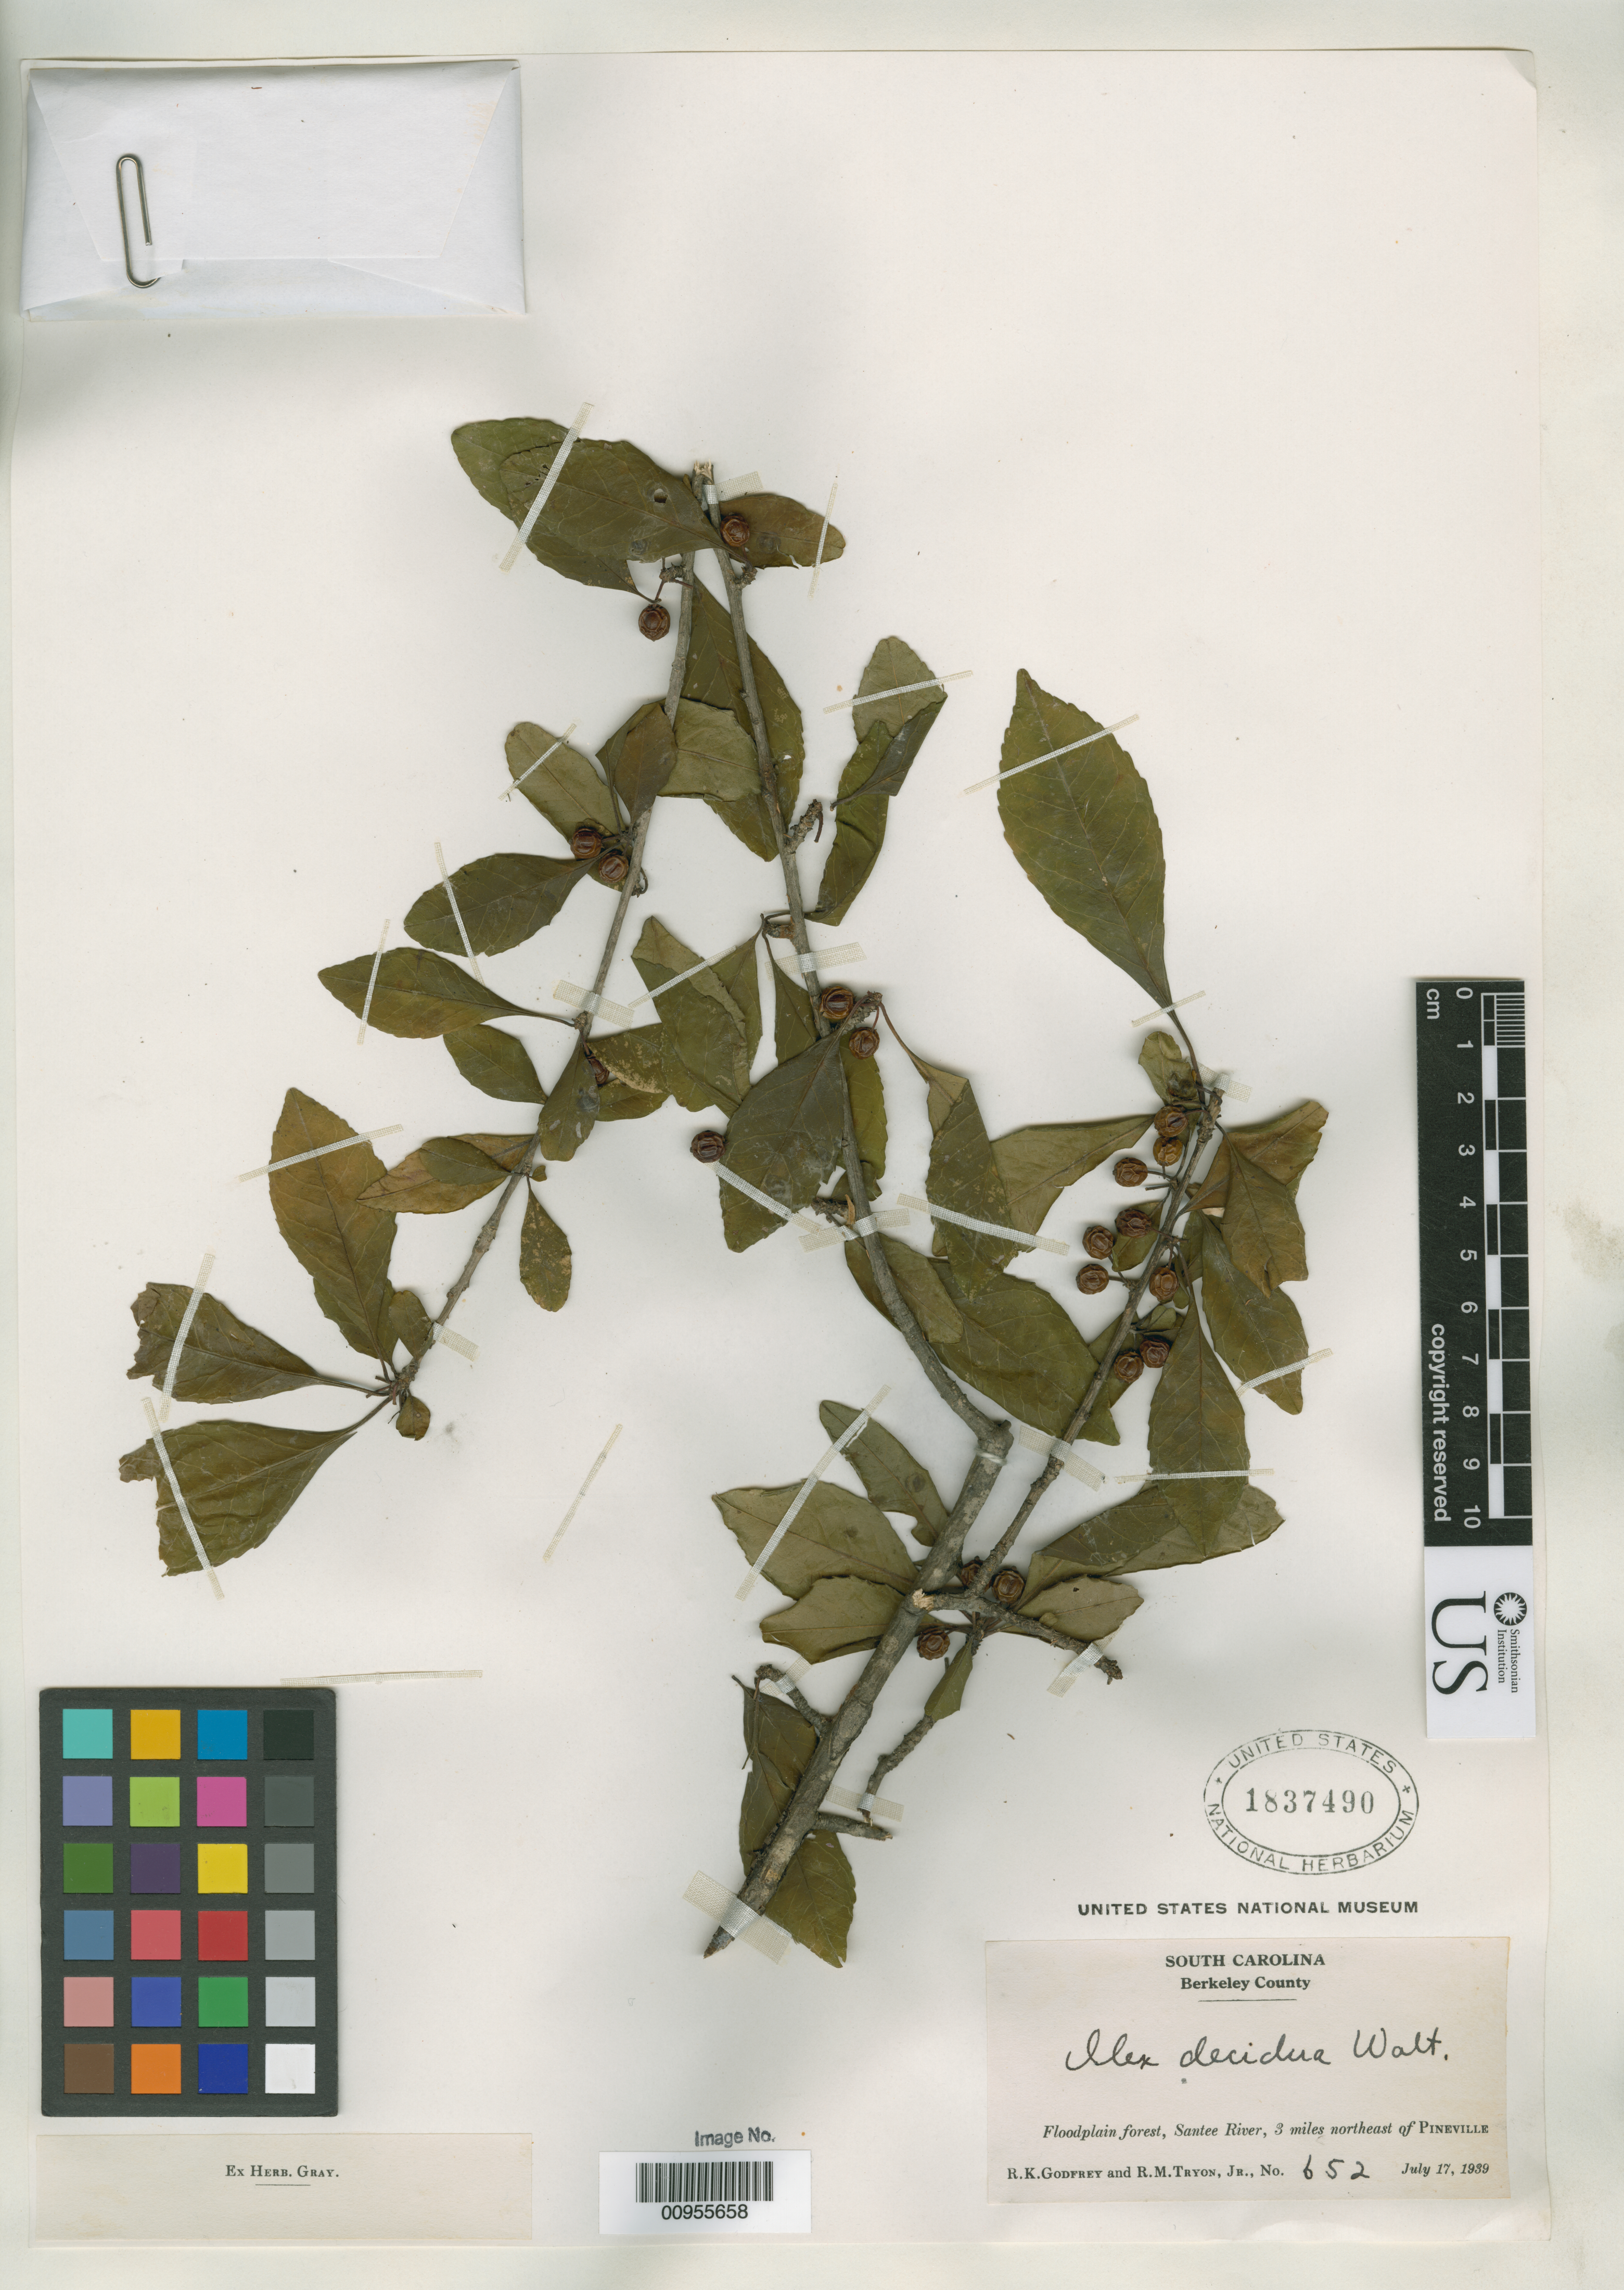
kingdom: Plantae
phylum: Tracheophyta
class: Magnoliopsida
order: Aquifoliales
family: Aquifoliaceae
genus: Ilex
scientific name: Ilex decidua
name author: Walter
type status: Isoneotype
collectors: R. K. Godfrey & R. M. Tryon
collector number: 652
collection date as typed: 17 Jul 1939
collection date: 1939-07-17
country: United States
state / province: South Carolina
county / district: Berkeley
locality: Floodplain forest, Santee River, 3 miles northeast of Pineville.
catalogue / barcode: US 1837490